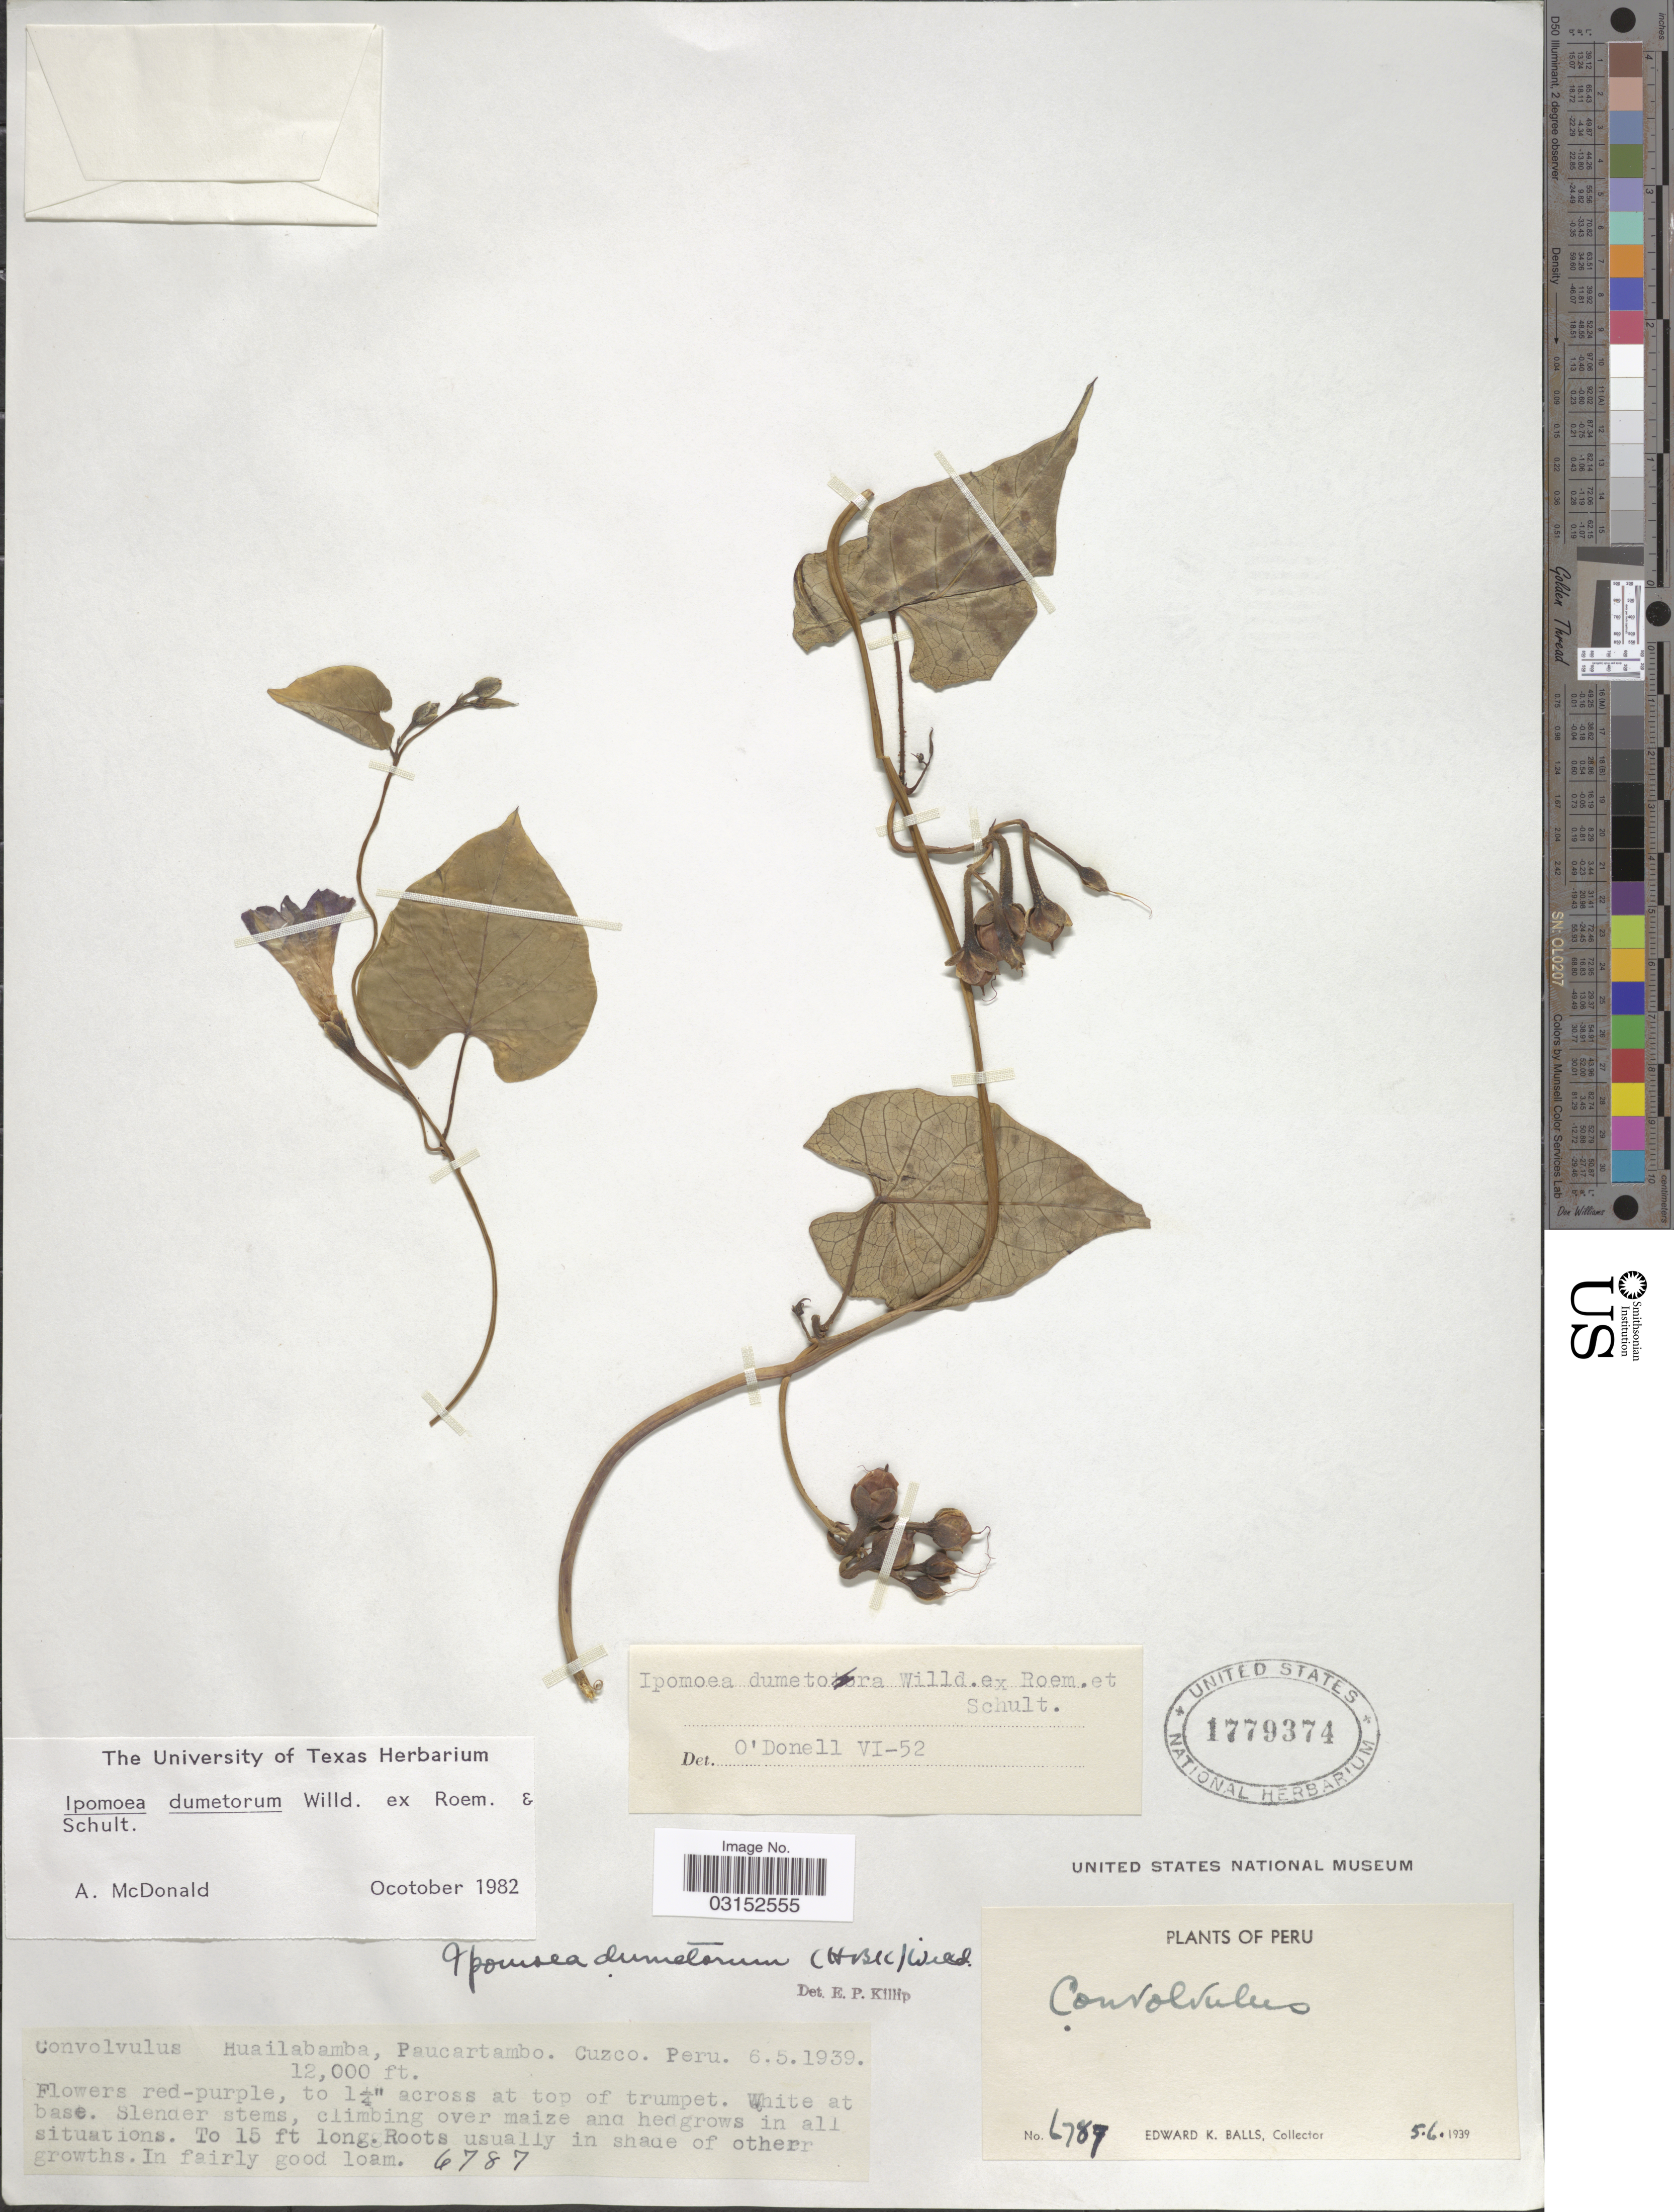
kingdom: Plantae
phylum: Tracheophyta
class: Magnoliopsida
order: Solanales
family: Convolvulaceae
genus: Ipomoea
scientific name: Ipomoea dumetorum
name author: Willd.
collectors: E. K. Balls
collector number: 6787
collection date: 1939-06-05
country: Peru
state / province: Cusco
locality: Huailabamba, Paucartambo. Cuzco.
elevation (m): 3658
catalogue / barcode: US 1779374